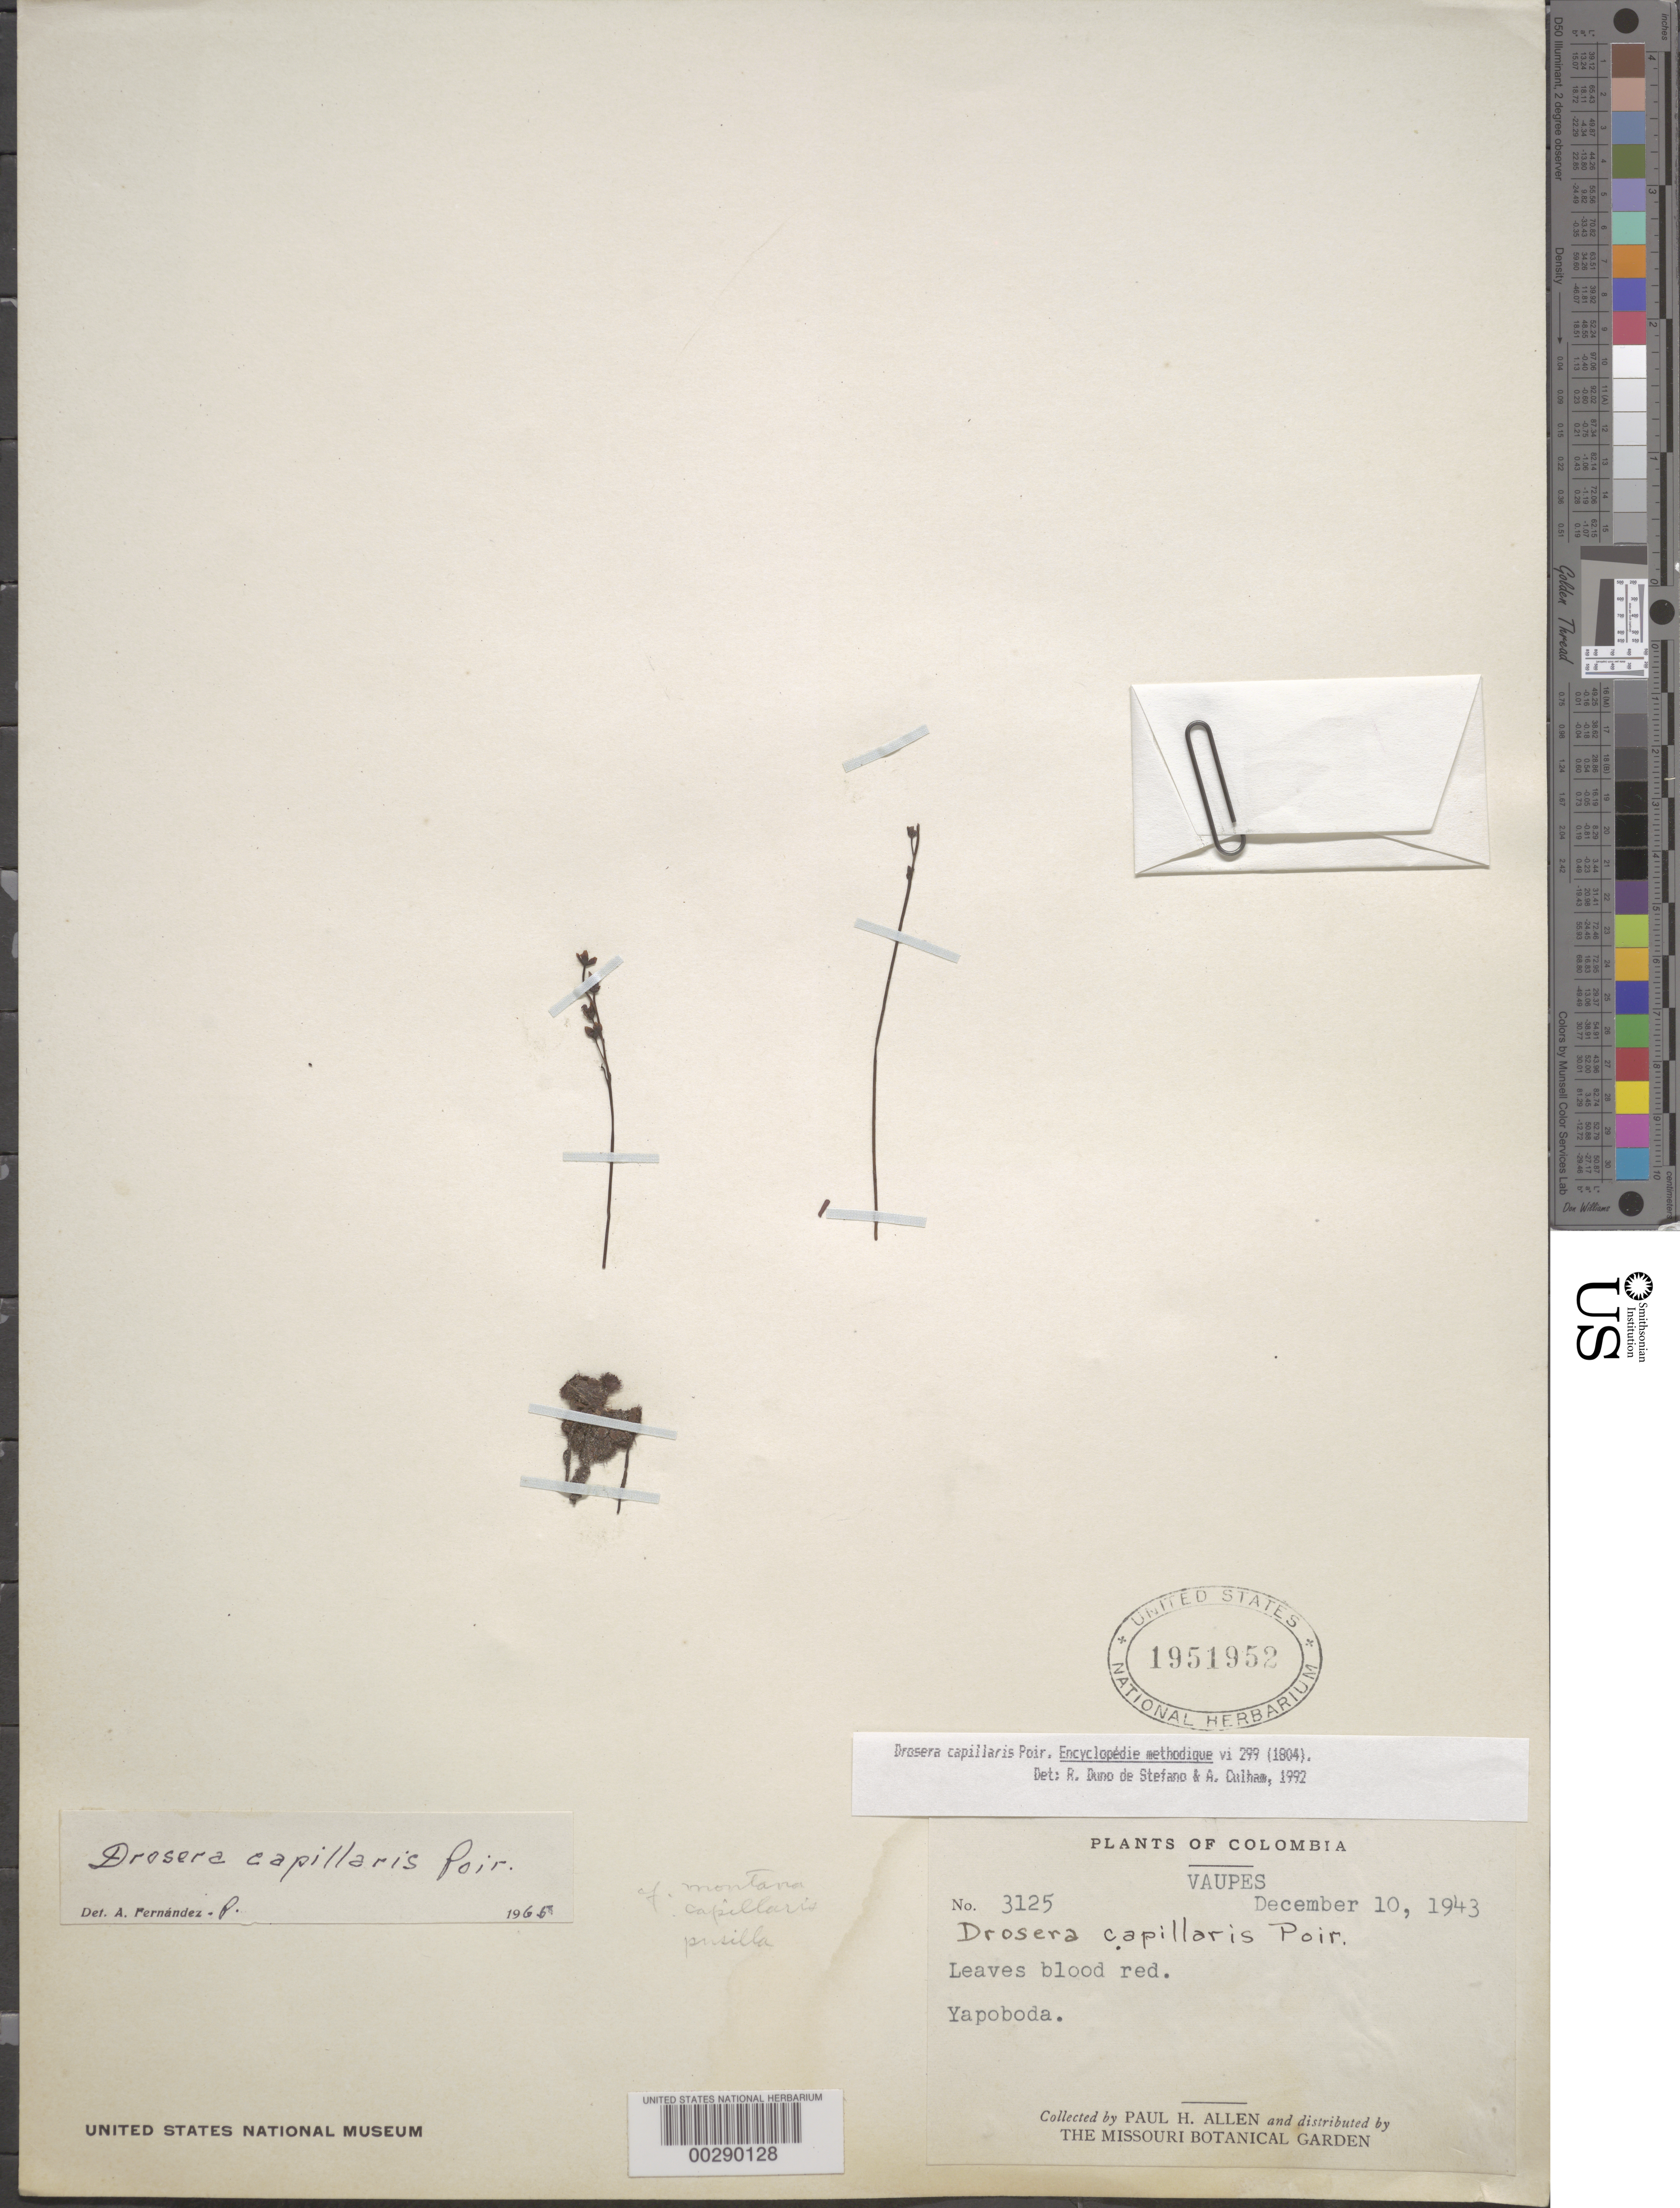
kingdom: Plantae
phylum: Tracheophyta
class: Magnoliopsida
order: Caryophyllales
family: Droseraceae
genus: Drosera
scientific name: Drosera capillaris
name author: Poir.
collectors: P. H. Allen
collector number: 3125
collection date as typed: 10 Dec 1943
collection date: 1943-12-10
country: Colombia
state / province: Vaupés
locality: Yapoboda.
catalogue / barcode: US 1951952